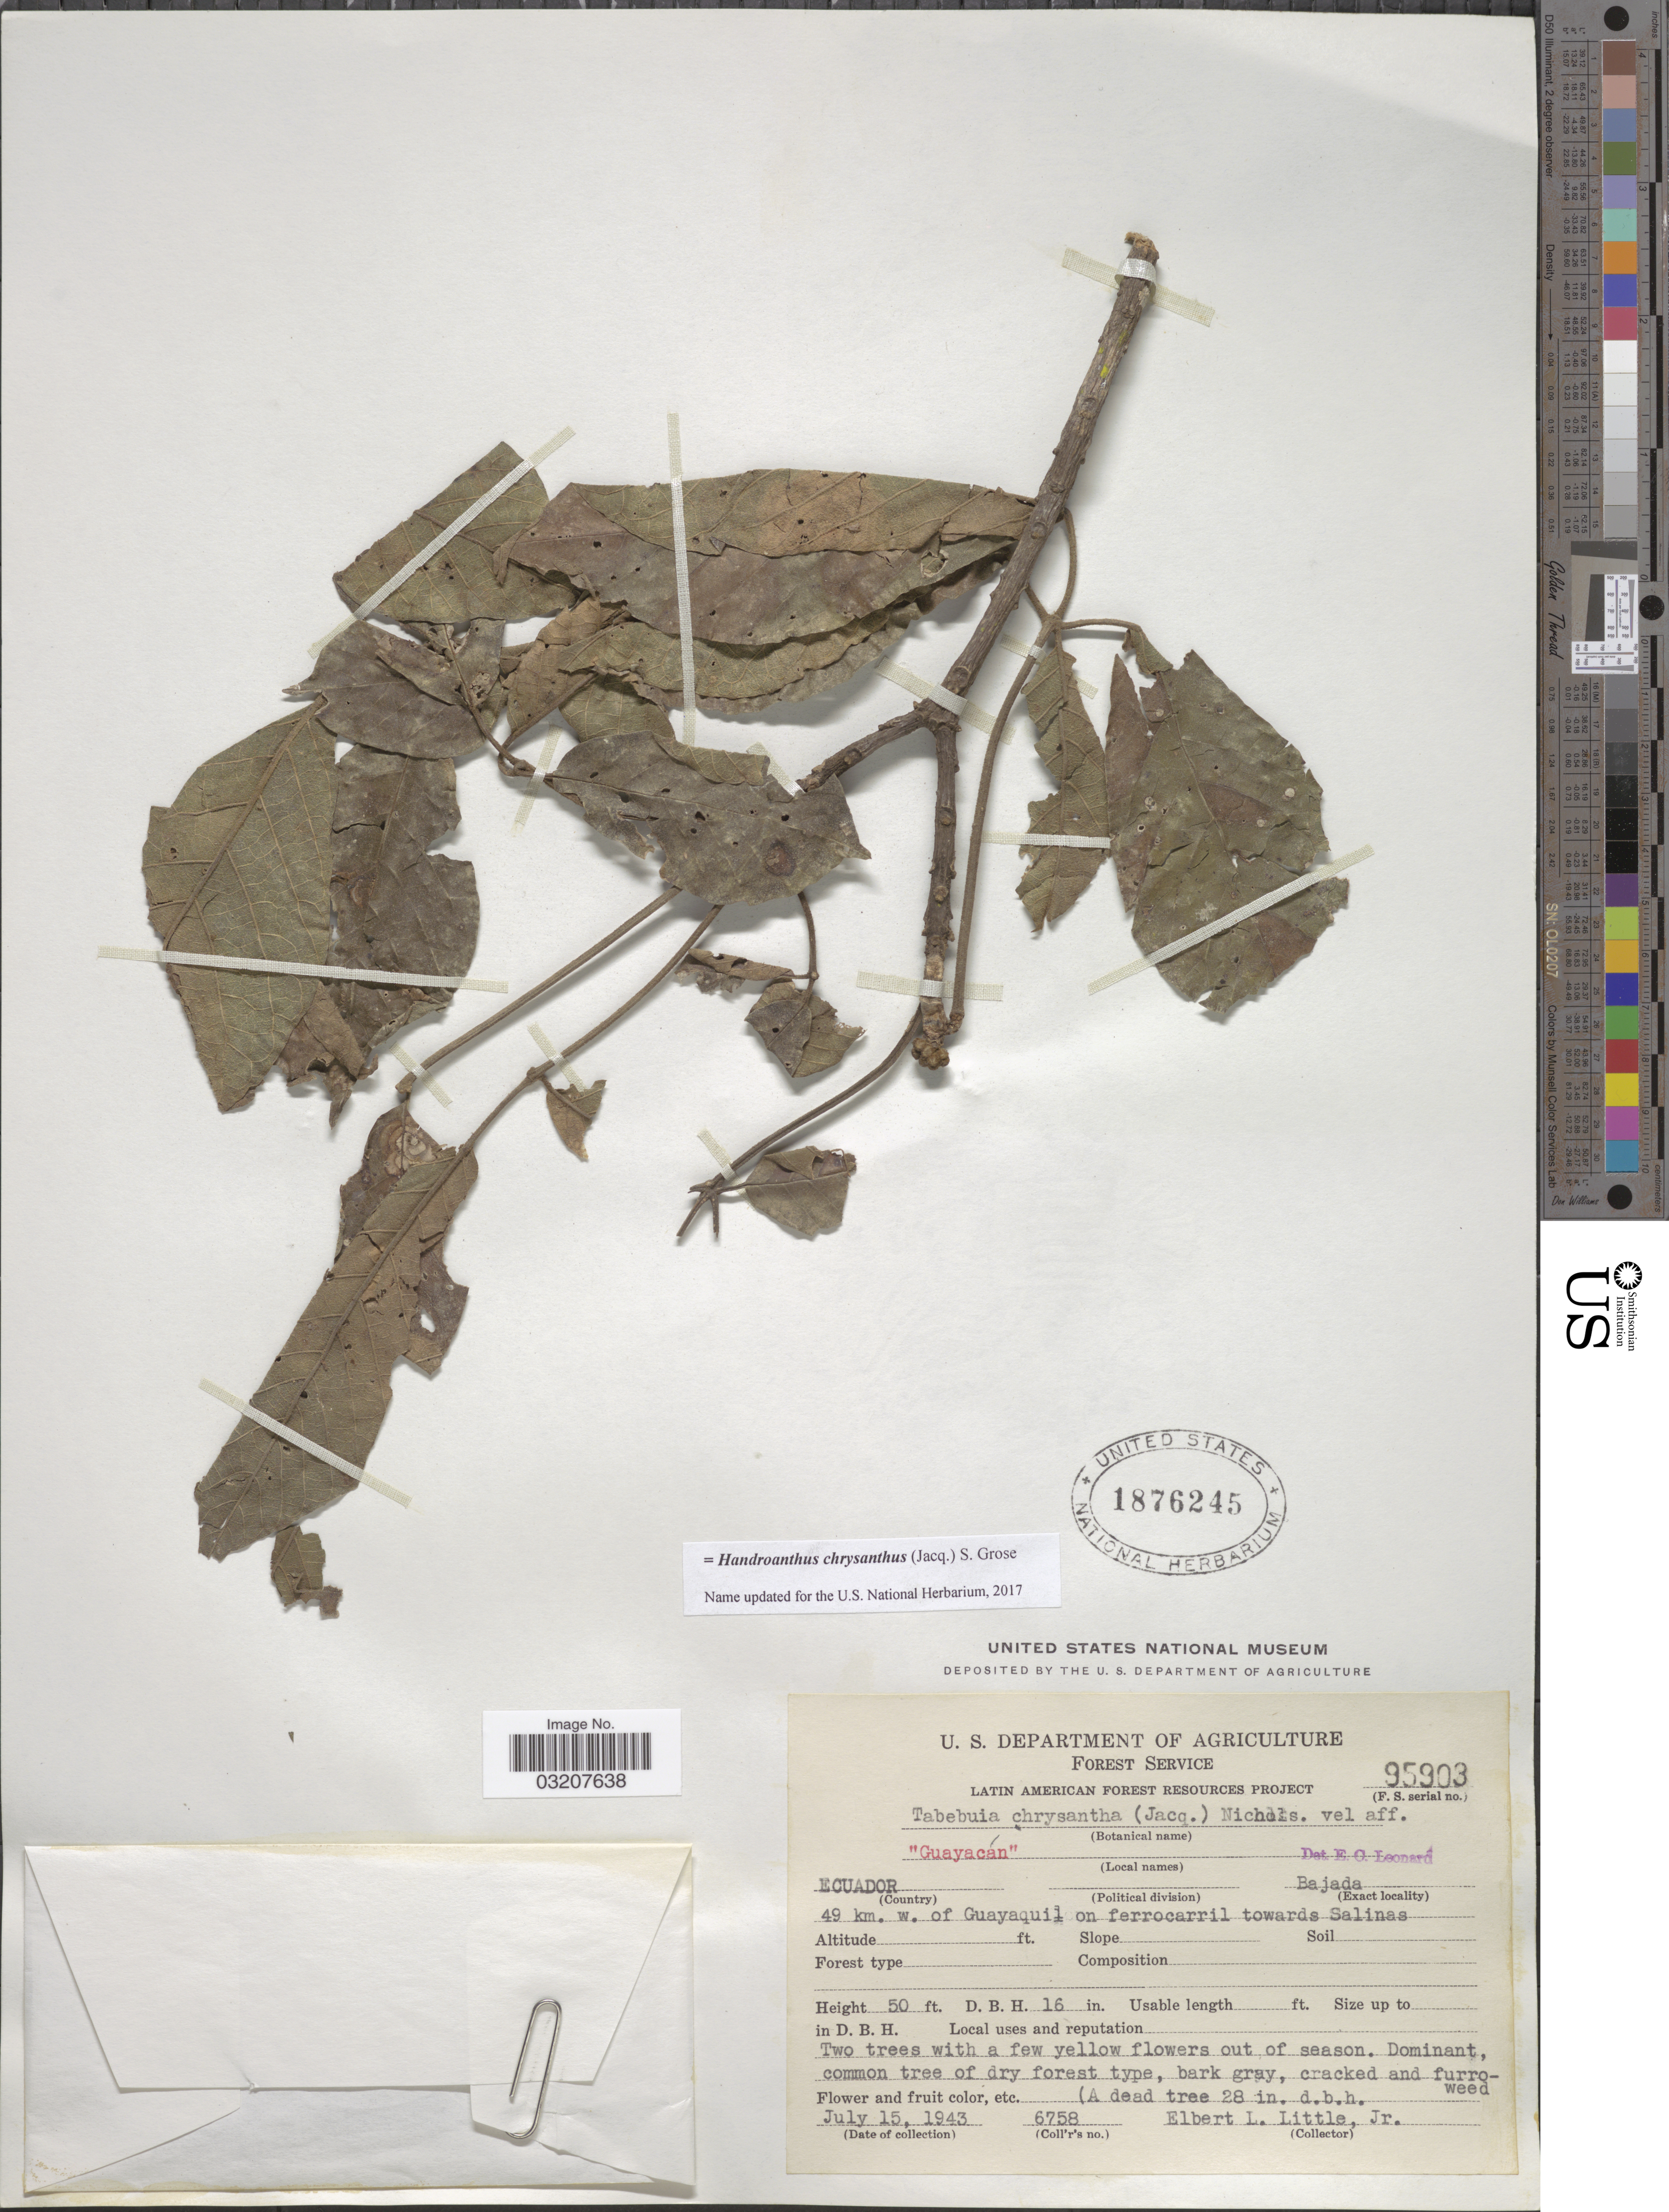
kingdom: Plantae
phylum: Tracheophyta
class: Magnoliopsida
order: Lamiales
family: Bignoniaceae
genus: Handroanthus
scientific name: Handroanthus chrysanthus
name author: (Jacq.) S.O. Grose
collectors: E. L. Little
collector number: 6758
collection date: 1943-07-15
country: Ecuador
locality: Bajada 49 km. w. of Guayaquil on ferrocarril towards Salinas.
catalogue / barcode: US 1876245